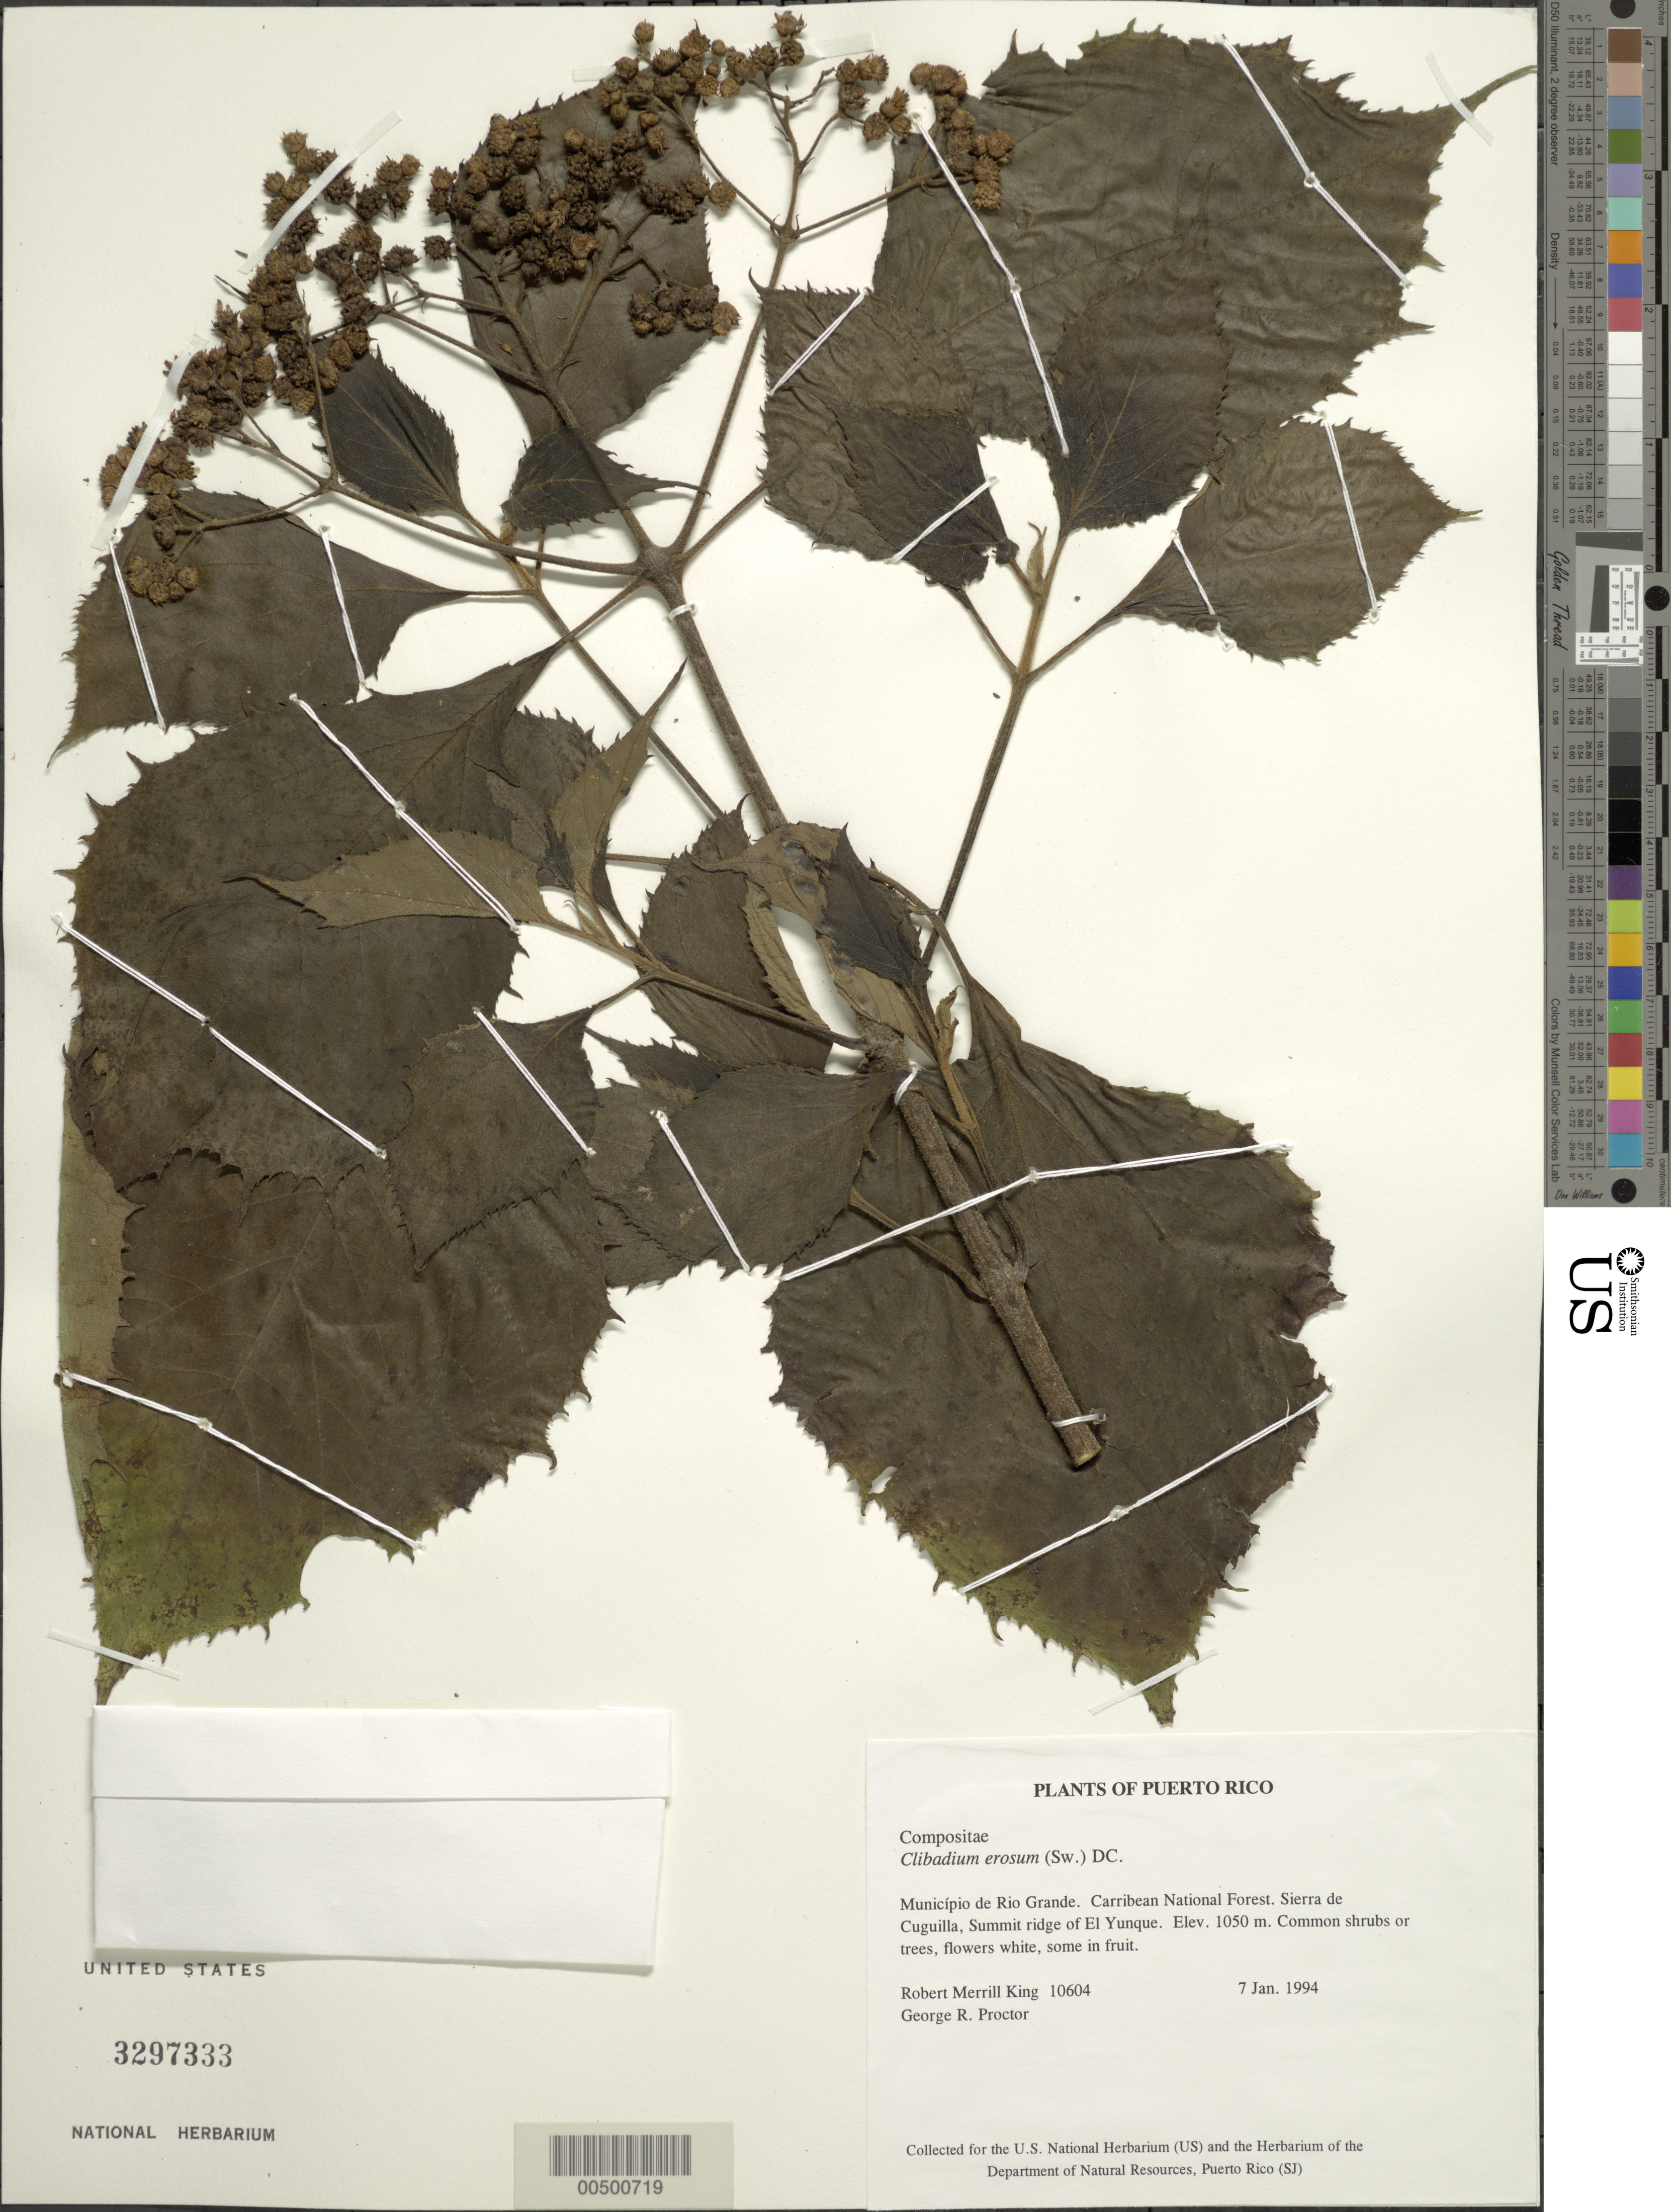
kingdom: Plantae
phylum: Tracheophyta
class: Magnoliopsida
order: Asterales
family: Asteraceae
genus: Clibadium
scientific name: Clibadium erosum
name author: (Sw.) DC.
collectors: R. M. King & G. Proctor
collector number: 10604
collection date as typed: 07 Jan 1994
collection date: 1994-01-07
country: Puerto Rico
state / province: Rio Grande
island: Greater Antilles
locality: Caribbean National Forest. Sierra de Cuguilla, Summit ridge of El Yunque, Rio Grande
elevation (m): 1050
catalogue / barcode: US 3297333